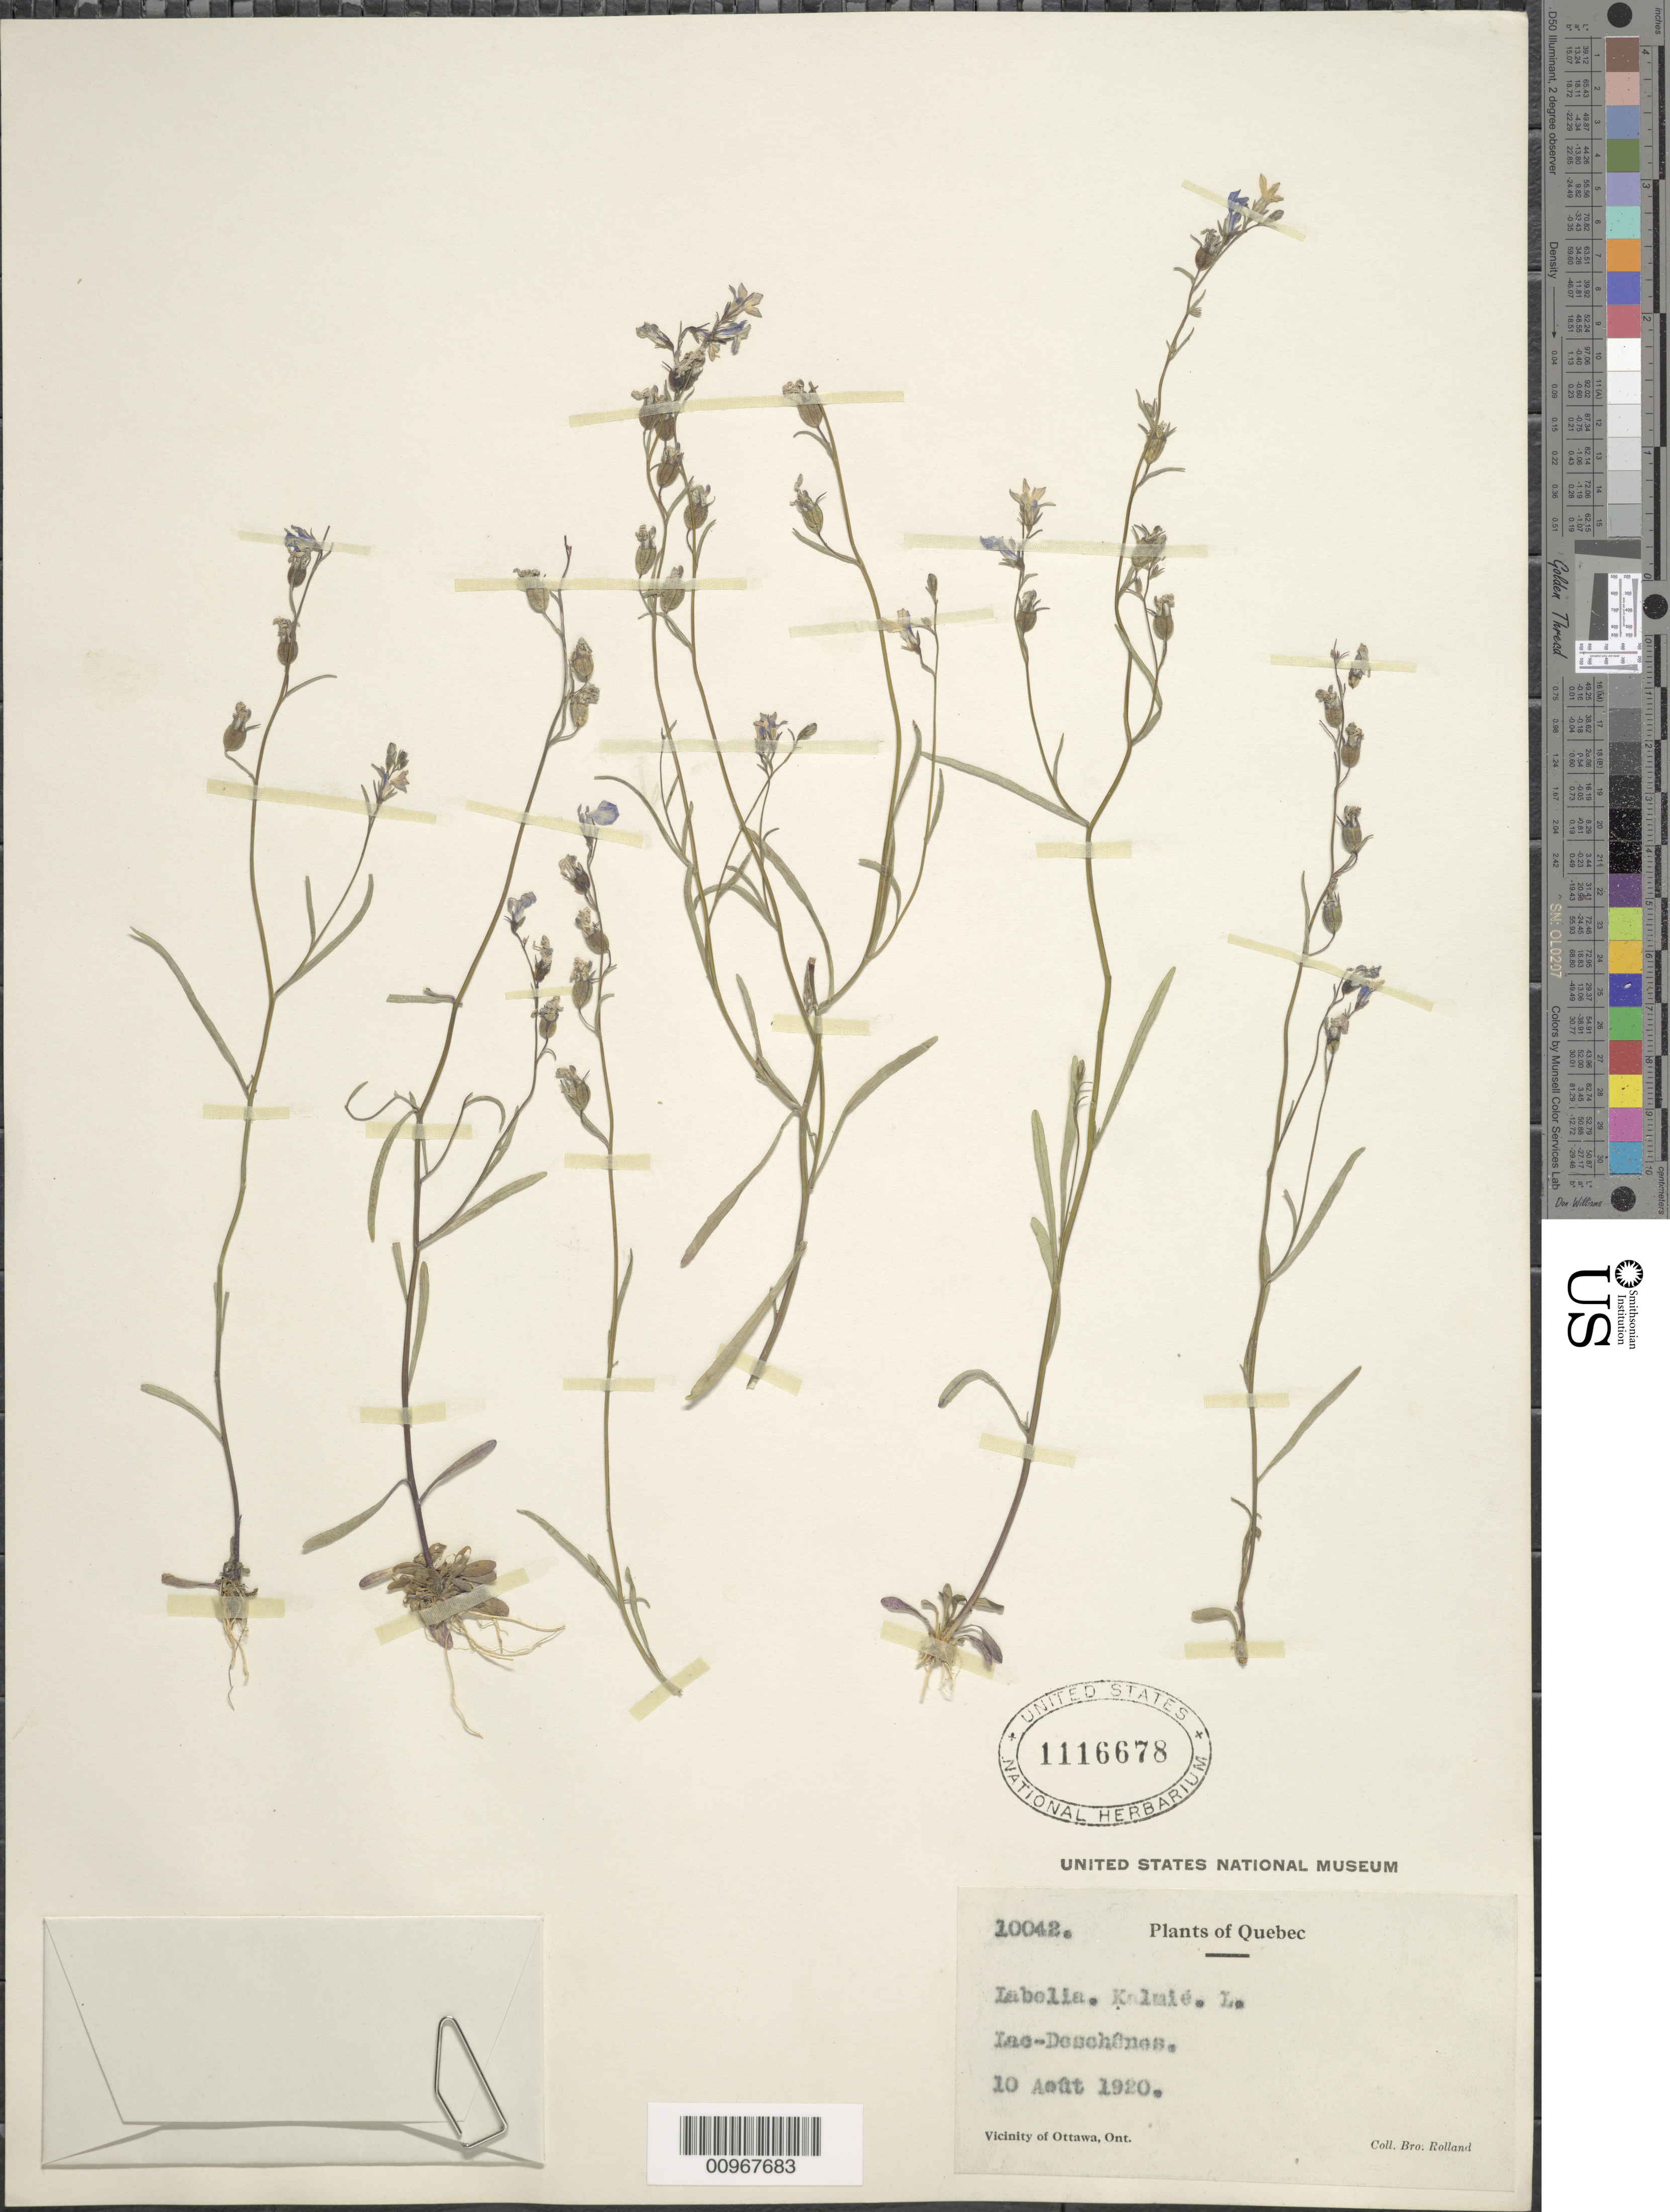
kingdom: Plantae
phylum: Tracheophyta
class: Magnoliopsida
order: Asterales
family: Campanulaceae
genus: Lobelia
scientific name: Lobelia kalmii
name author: L.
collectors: Rolland-Germain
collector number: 10042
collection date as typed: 10 Aout 1920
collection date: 1920-08-10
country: Canada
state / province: Quebec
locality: Lac-Deschenes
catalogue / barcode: US 1116678